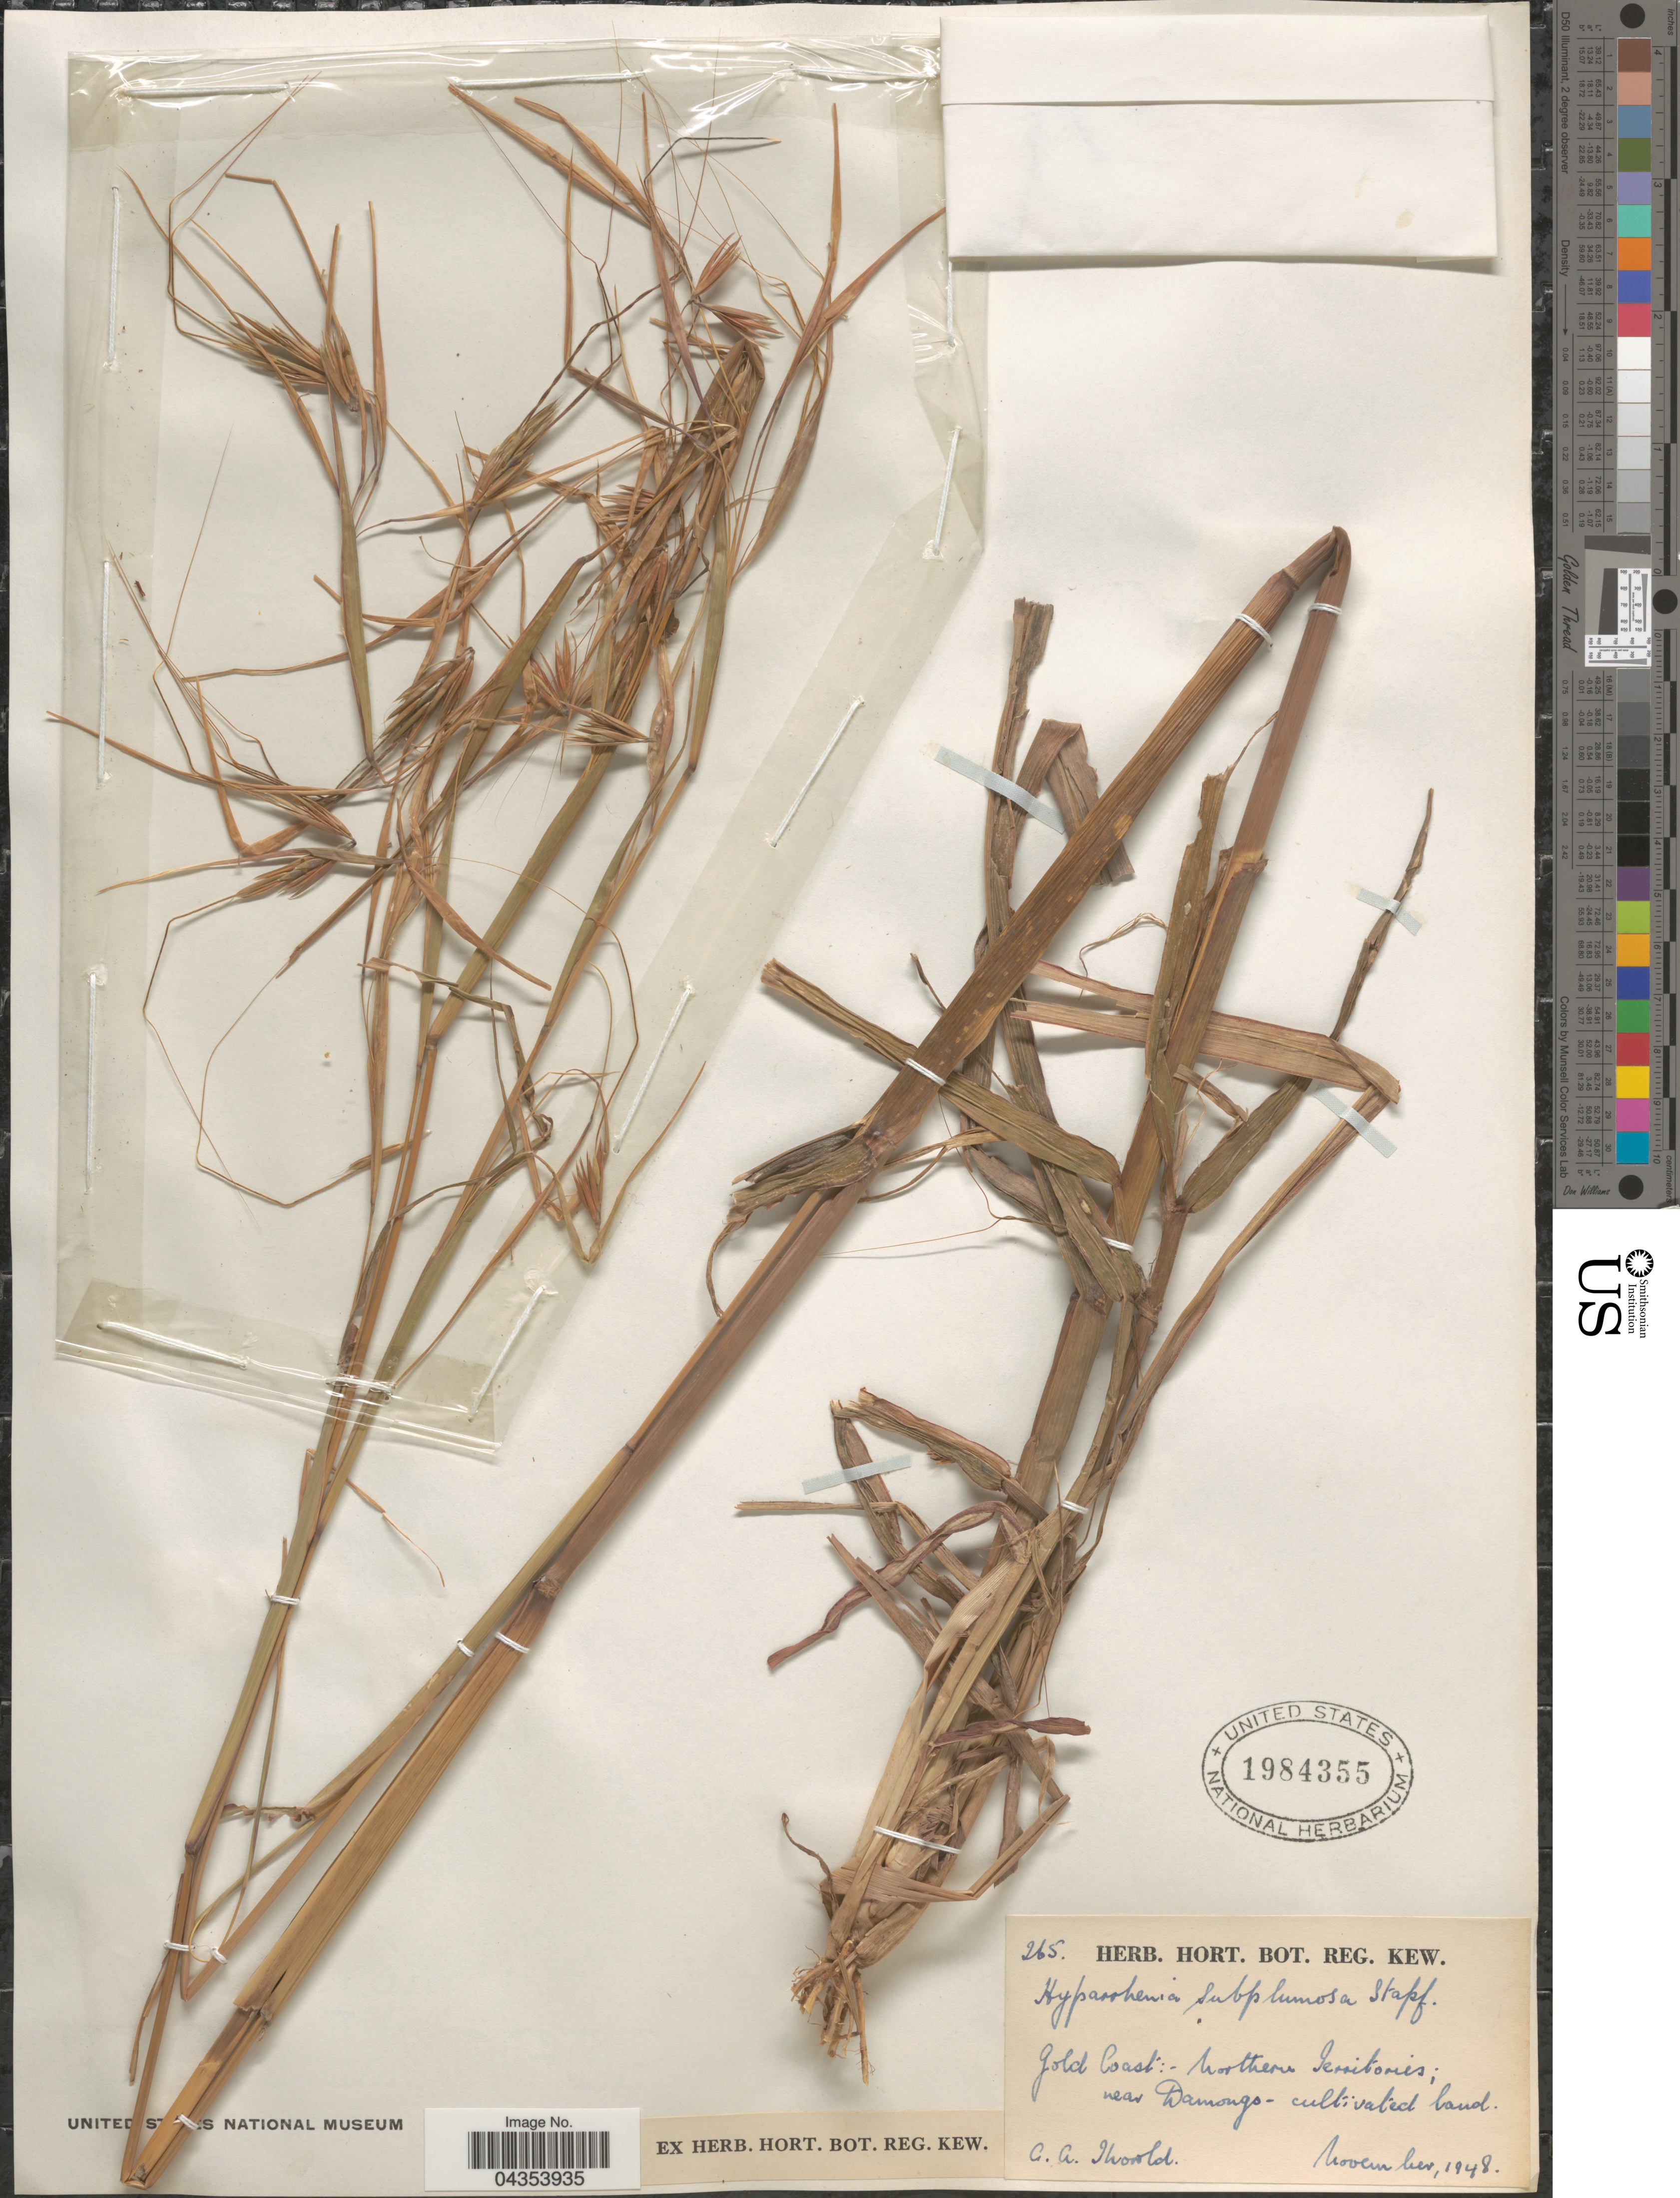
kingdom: Plantae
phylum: Tracheophyta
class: Liliopsida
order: Poales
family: Poaceae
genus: Hyparrhenia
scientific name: Hyparrhenia subplumosa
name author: Stapf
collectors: G. Thorold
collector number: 265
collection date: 1948-11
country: Ghana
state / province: Northern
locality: Gold Coast: - Northern Territories; near Damongo - cultivated land.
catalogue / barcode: US 1984355